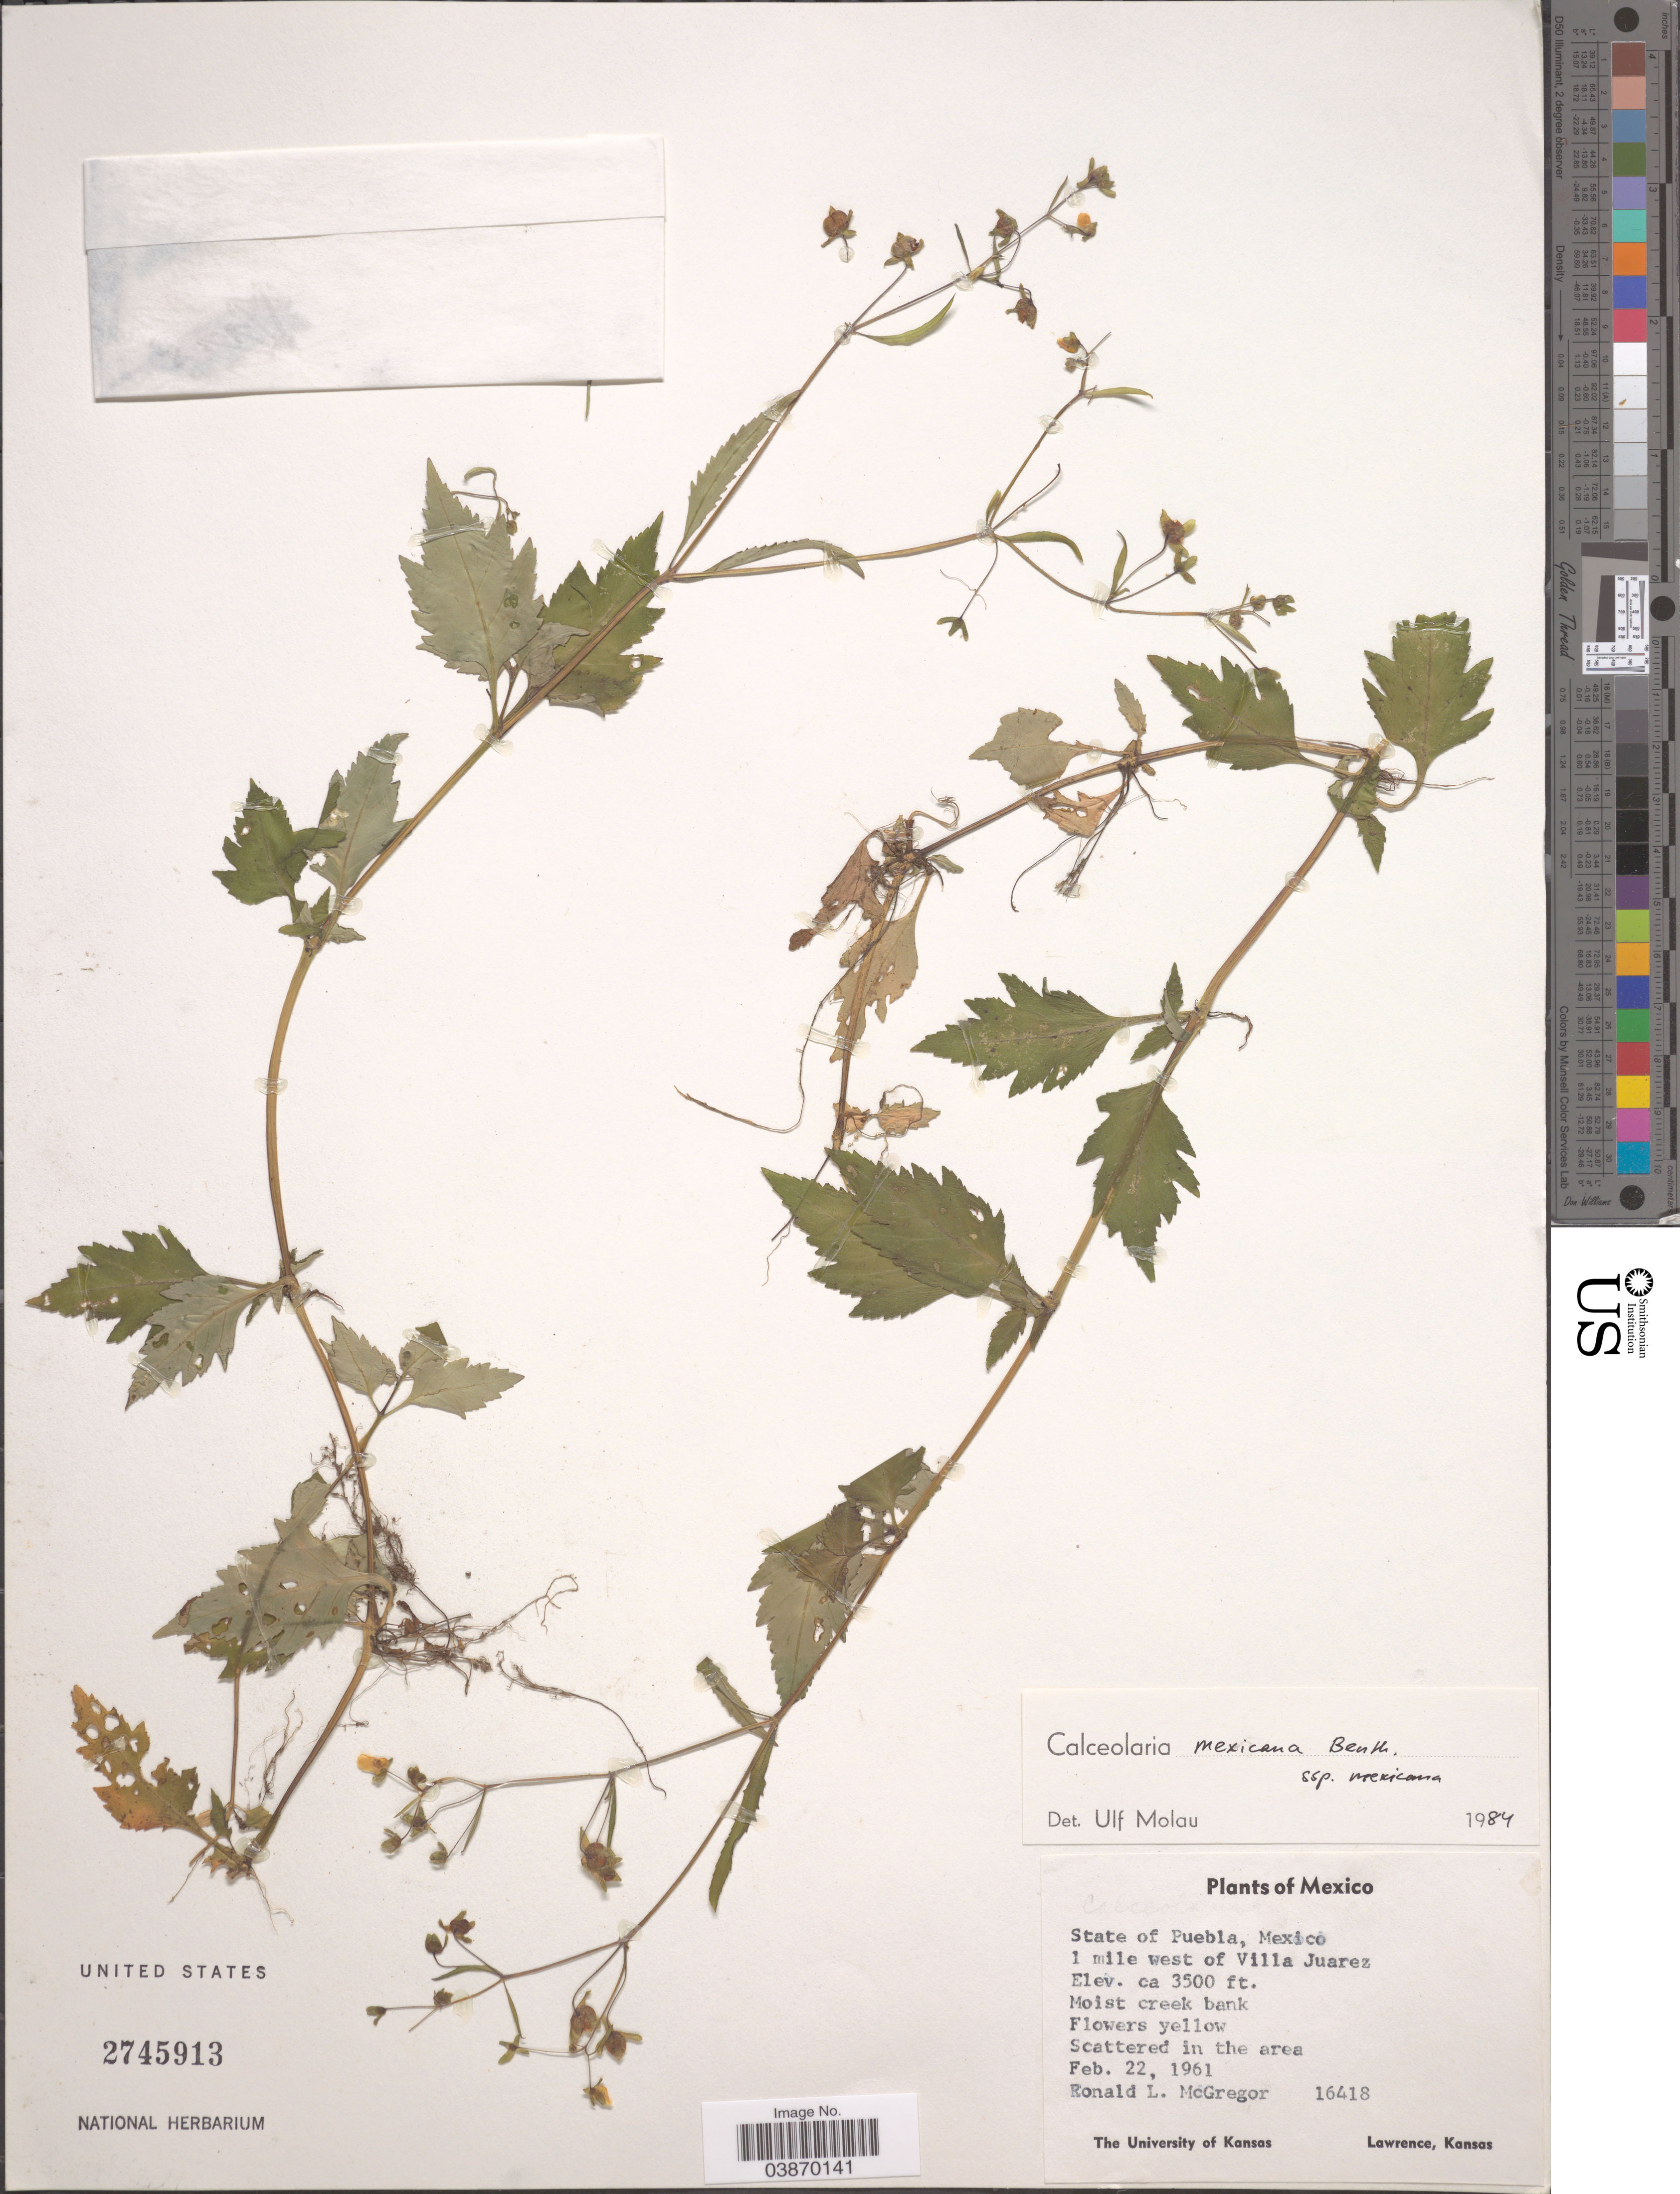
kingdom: Plantae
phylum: Tracheophyta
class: Magnoliopsida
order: Lamiales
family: Calceolariaceae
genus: Calceolaria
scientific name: Calceolaria mexicana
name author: Benth.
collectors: R. McGregor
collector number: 16418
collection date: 1961-02-22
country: Mexico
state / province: Puebla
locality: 1 mile west of Villa Juarez.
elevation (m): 1067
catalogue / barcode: US 2745913